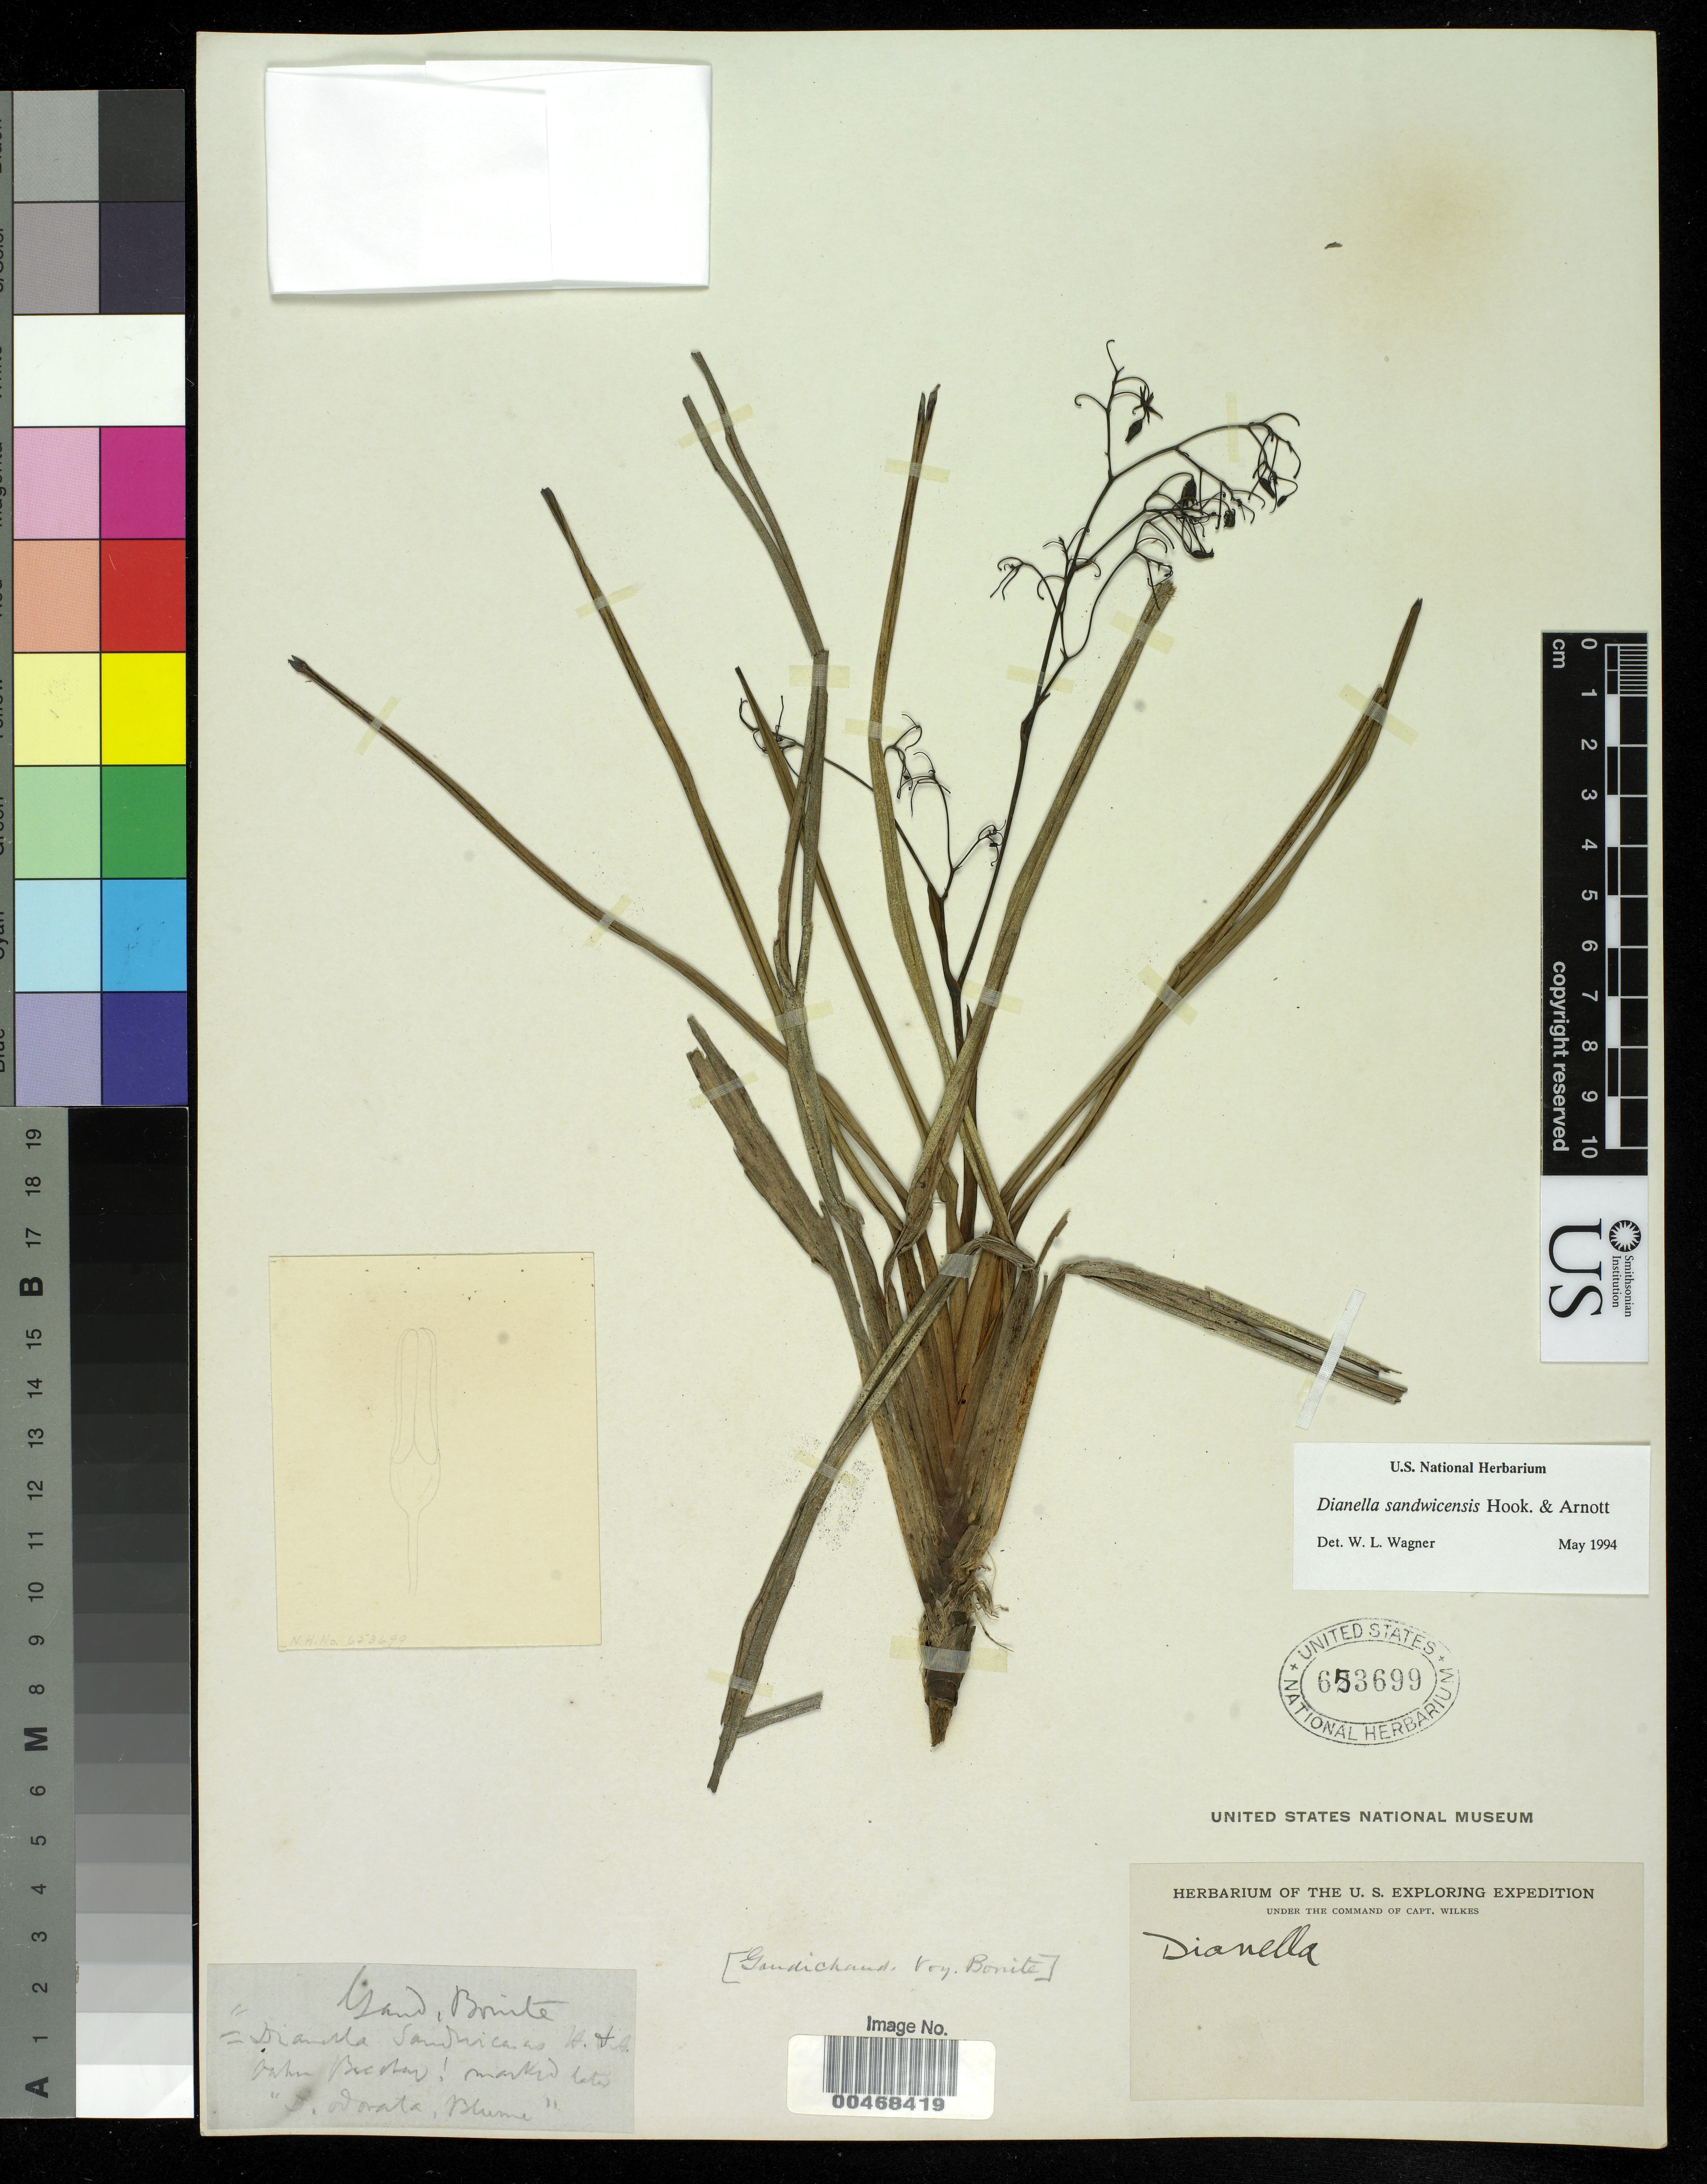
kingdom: Plantae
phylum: Tracheophyta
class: Liliopsida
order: Asparagales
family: Asphodelaceae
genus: Dianella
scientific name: Dianella sandwicensis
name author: Hook. & Arn.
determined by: Wagner, W. L., (BOT), Smithsonian Institution - National Museum of Natural History (UNITED STATES)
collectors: Wilkes Explor. Exped.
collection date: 1838/1842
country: United States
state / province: Hawaii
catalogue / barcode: US 653699